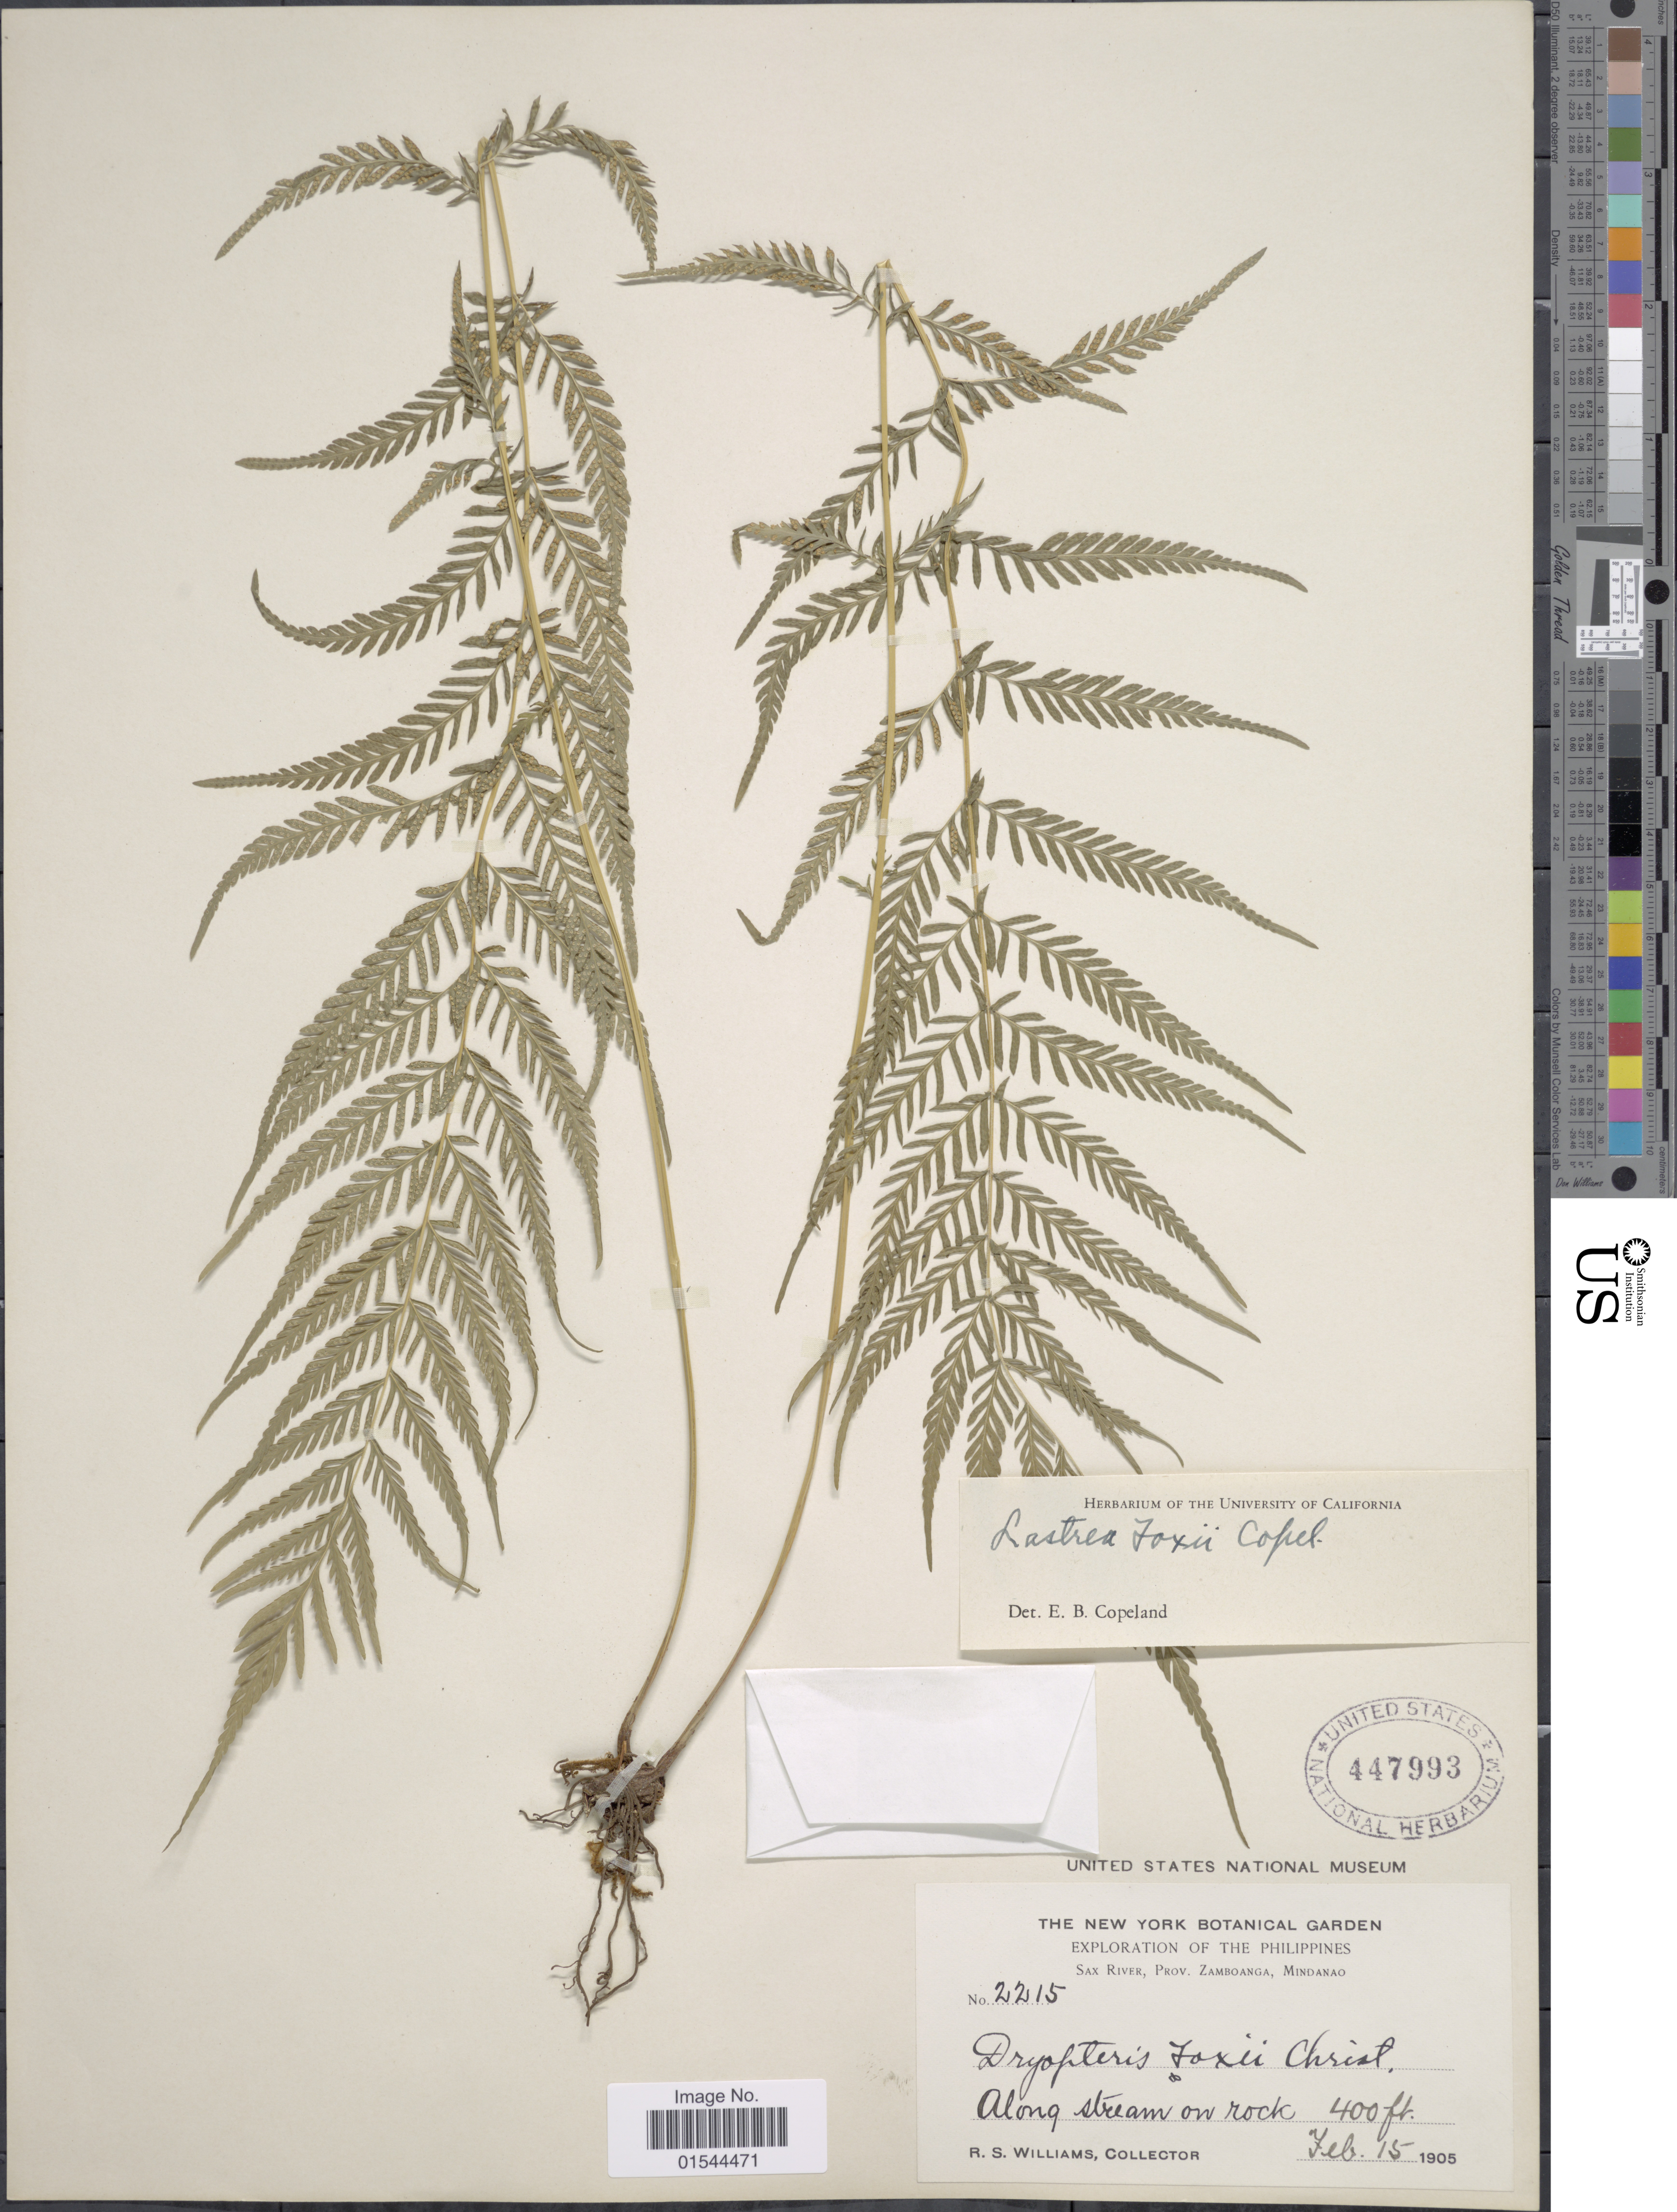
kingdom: Plantae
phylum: Tracheophyta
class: Polypodiopsida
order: Polypodiales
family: Thelypteridaceae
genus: Pneumatopteris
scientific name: Pneumatopteris ligulata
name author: (C. Presl) Holttum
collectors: R. S. Williams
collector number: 2215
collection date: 1905-02-15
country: Philippines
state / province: Zamboanga Peninsula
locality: Sax River, Prov. Zamboanga, Mindanao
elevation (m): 122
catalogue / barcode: US 447993